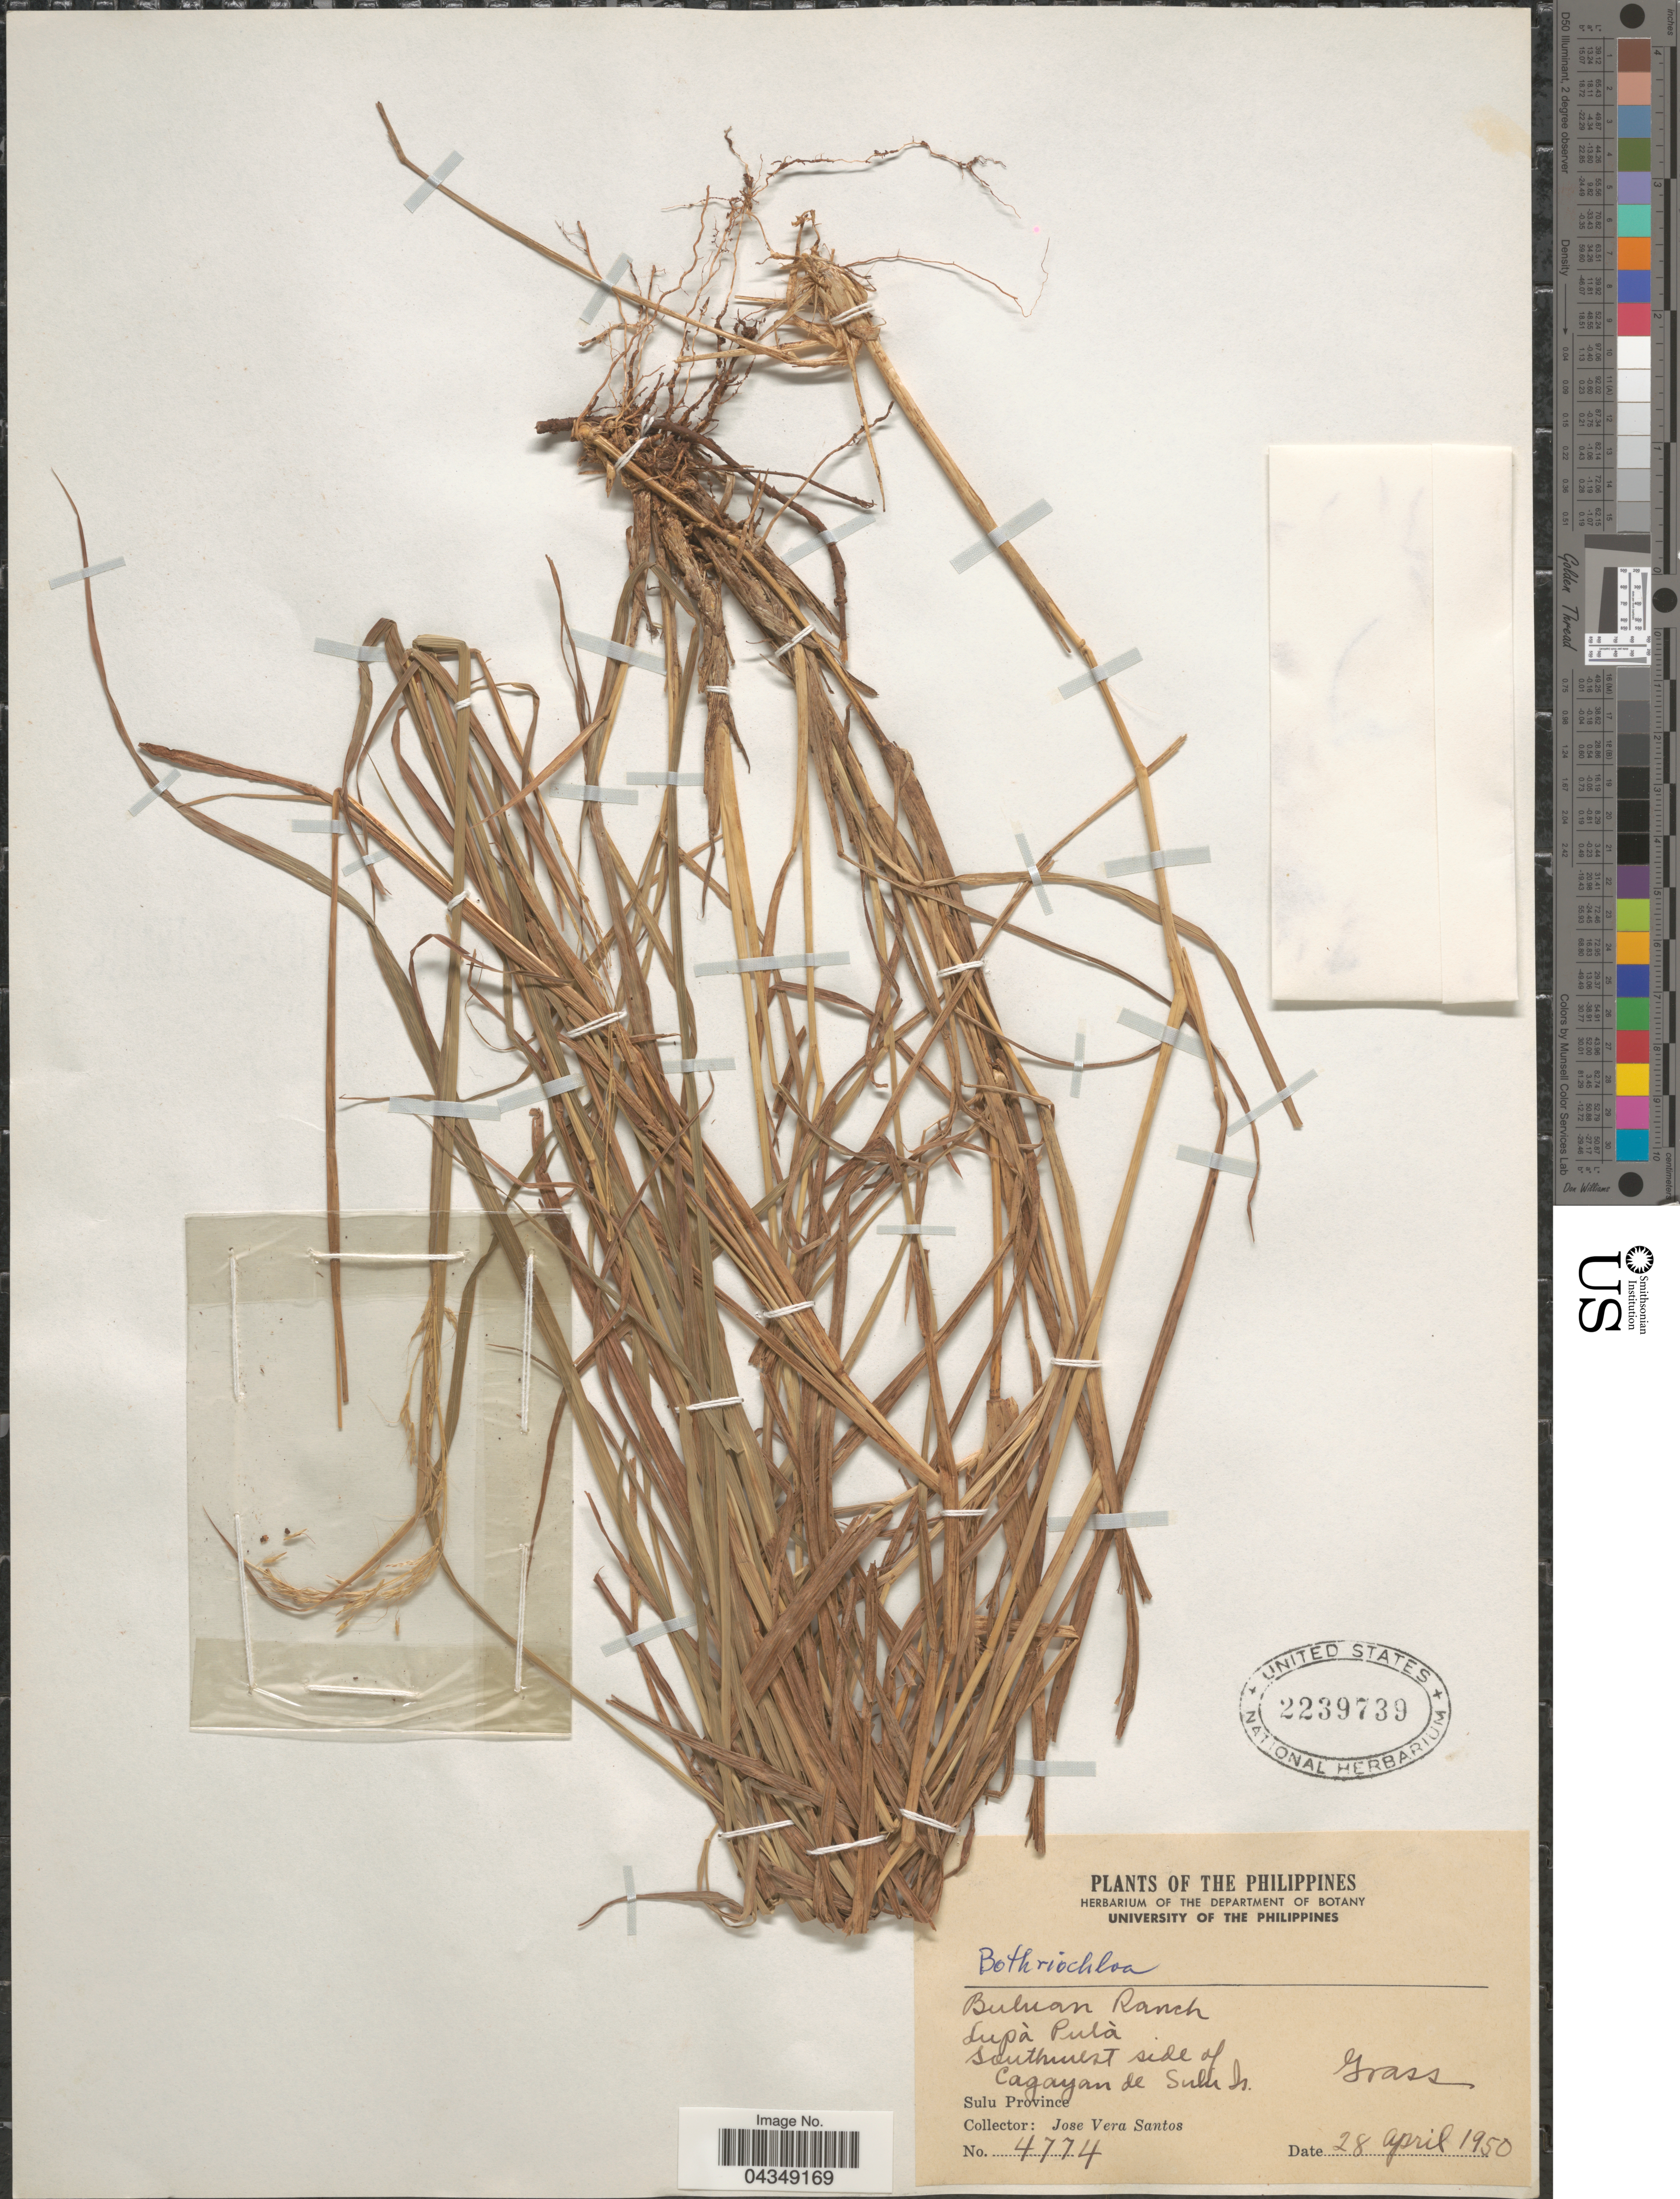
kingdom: Plantae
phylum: Tracheophyta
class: Liliopsida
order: Poales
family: Poaceae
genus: Bothriochloa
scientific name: Bothriochloa sp.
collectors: J. Santos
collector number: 4774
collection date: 1950-04-28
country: Philippines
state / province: Muslim Mindanao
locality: Buluan Ranch. Lupà Pulà. Southwest side of Cagayan de Sulu Is. Sulu Province.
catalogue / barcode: US 2239739